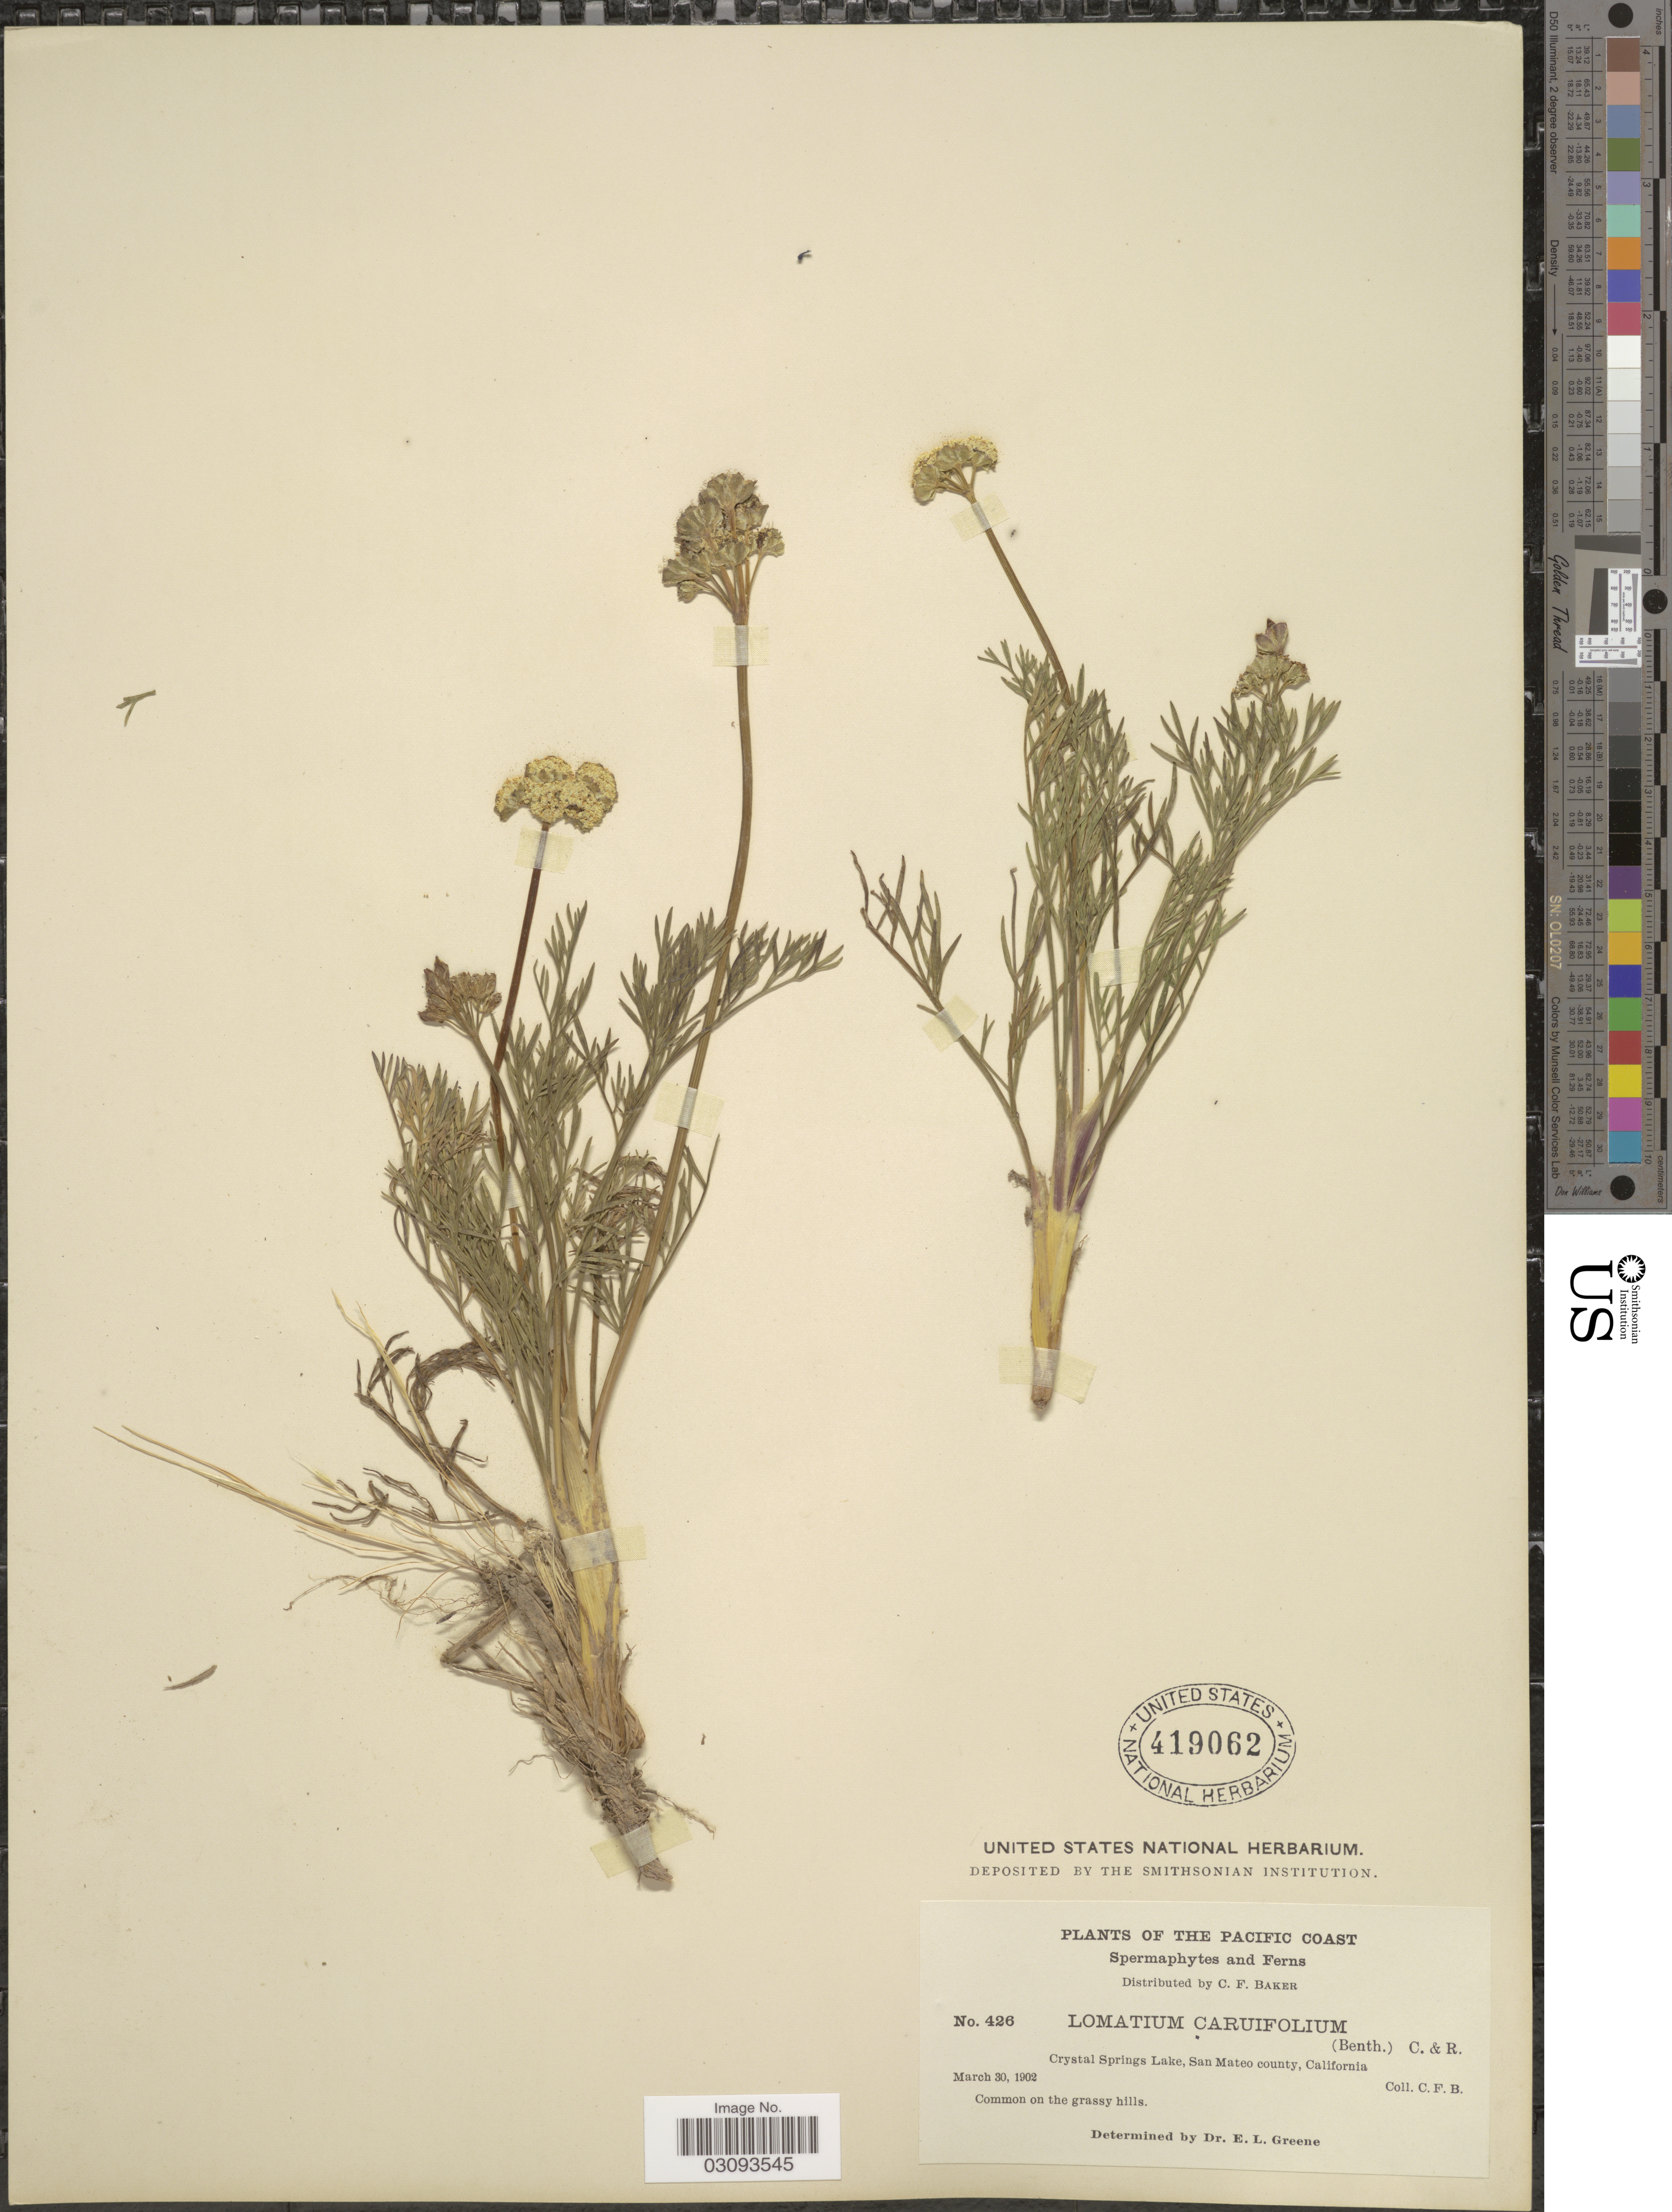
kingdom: Plantae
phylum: Tracheophyta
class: Magnoliopsida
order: Apiales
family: Apiaceae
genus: Lomatium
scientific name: Lomatium caruifolium var. caruifolium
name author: (Hook. & Arn.) J.M. Coult. & Rose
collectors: C. F. Baker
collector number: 426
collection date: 1902-03-30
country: United States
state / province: California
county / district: San Mateo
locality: Pacific Coast. Crystal Springs Lake, San Mateo county.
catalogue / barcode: US 419062